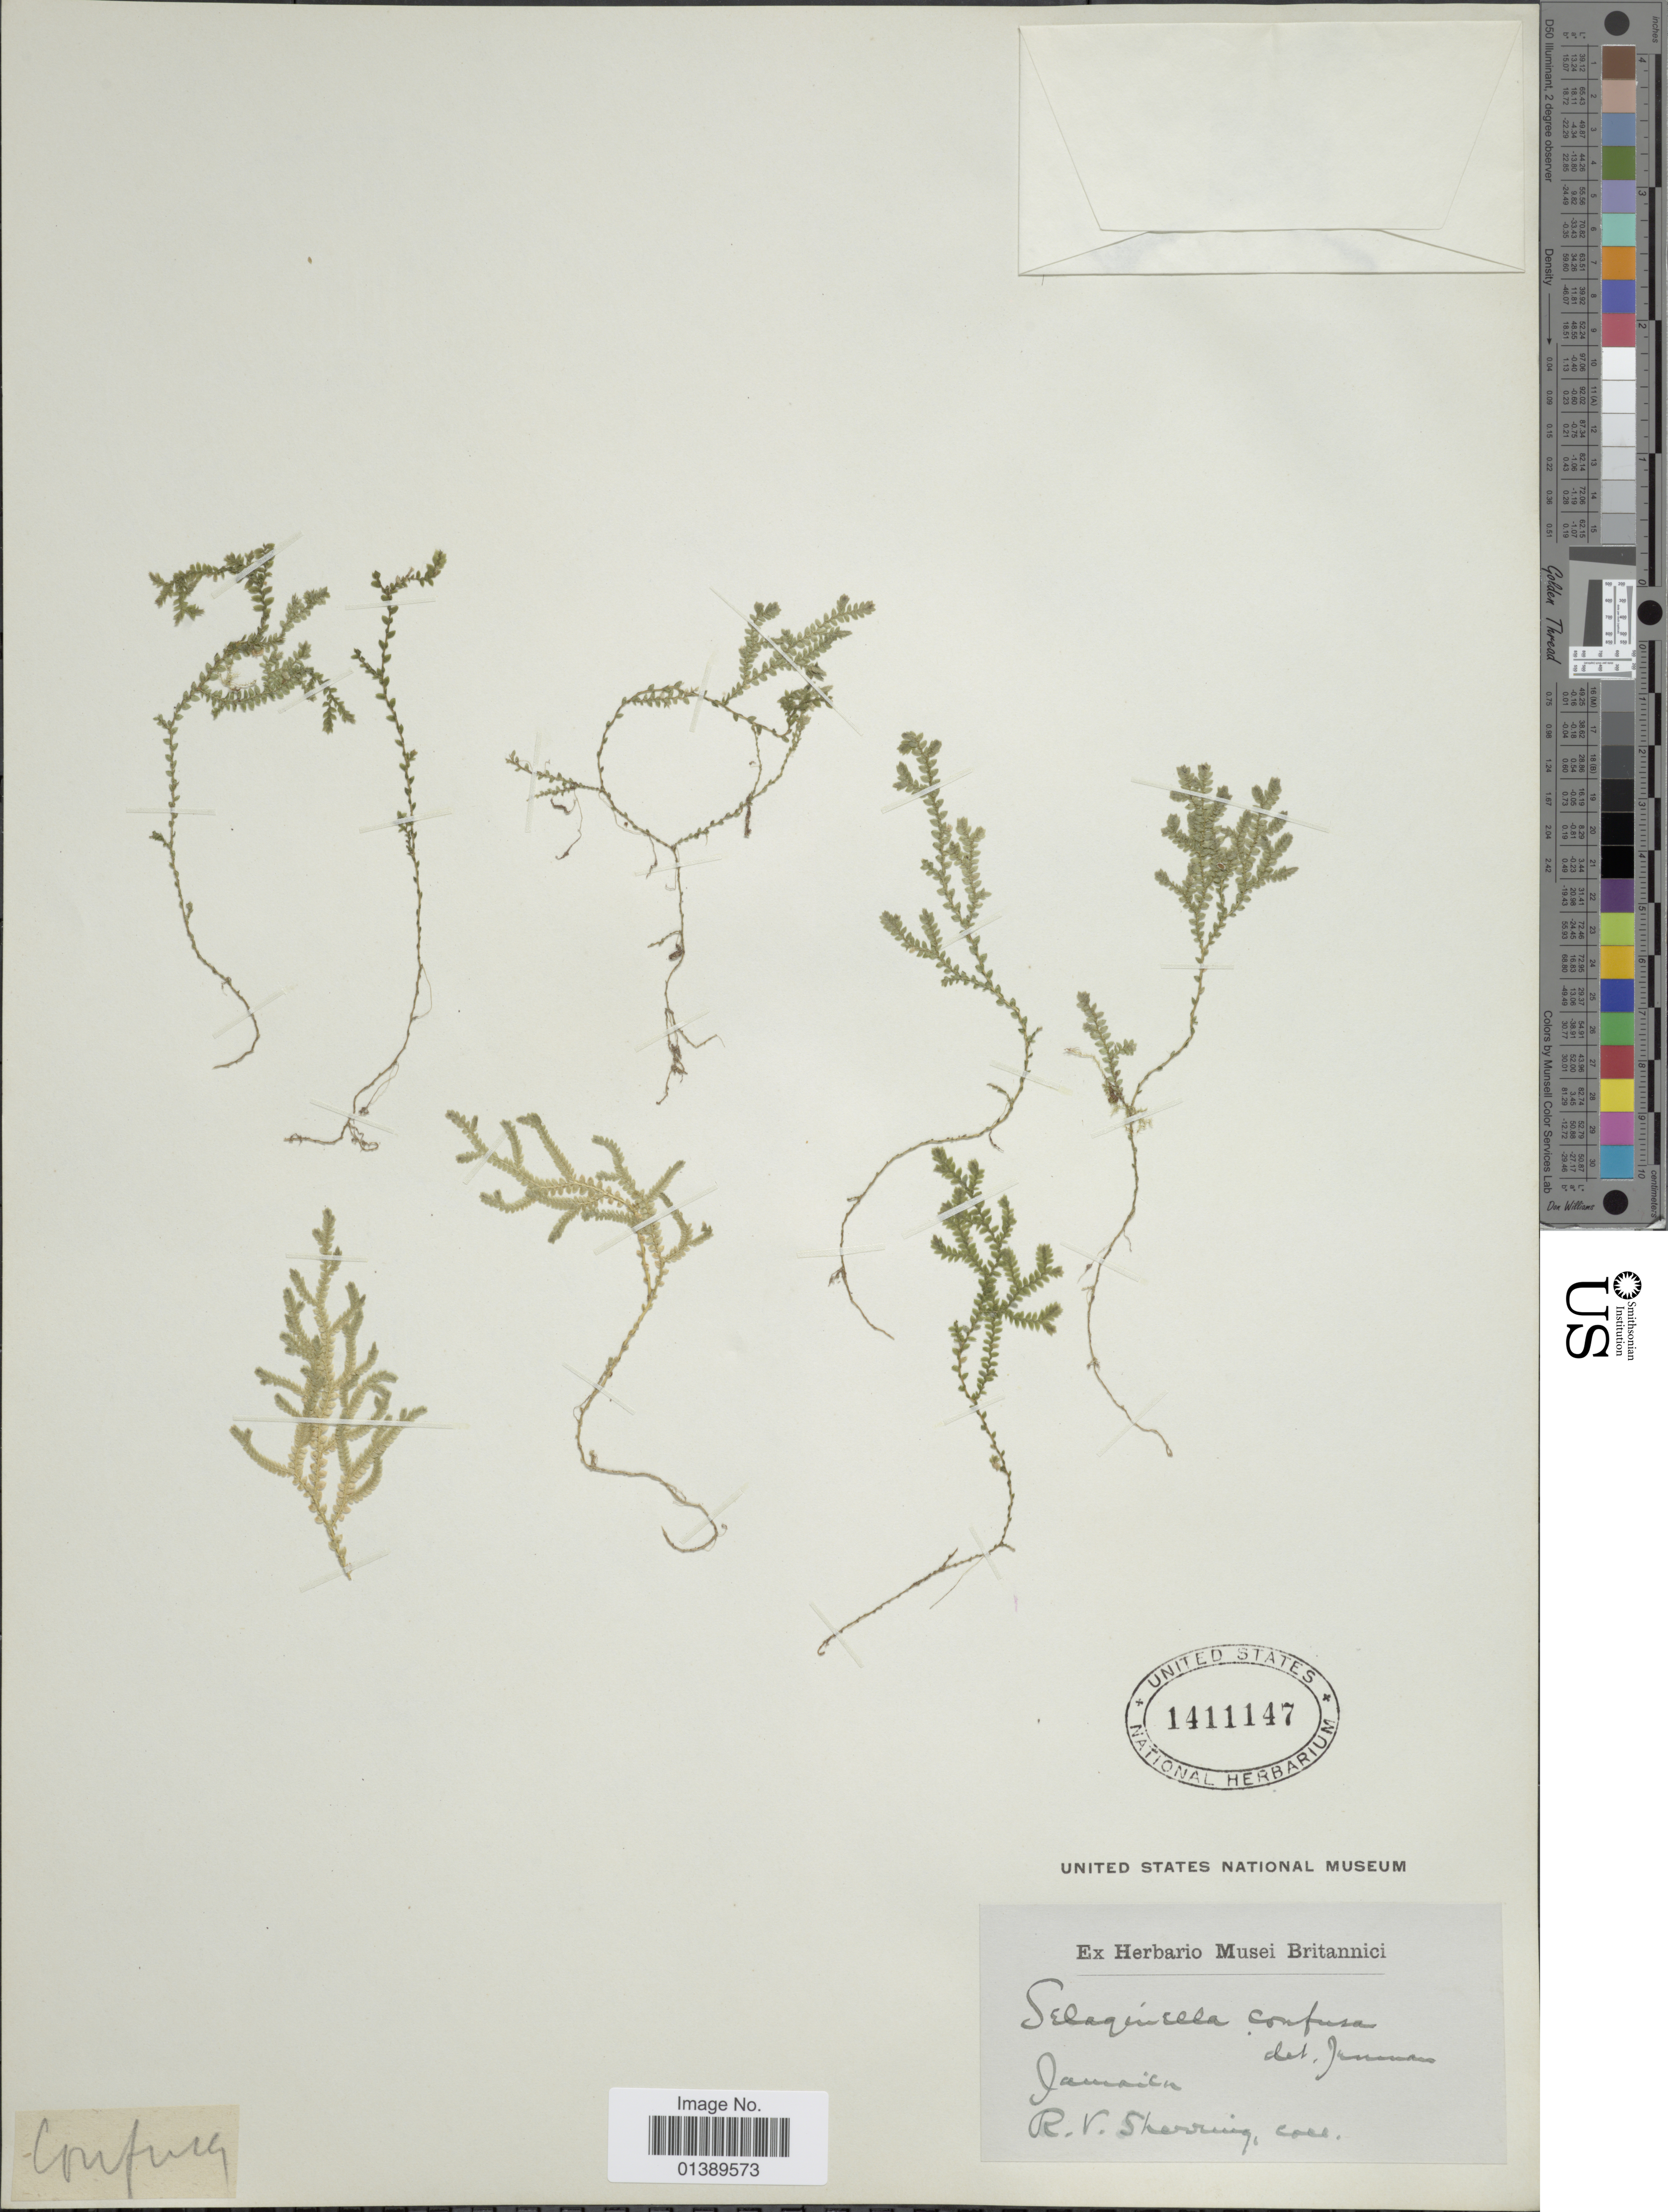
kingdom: Plantae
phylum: Tracheophyta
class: Lycopodiopsida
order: Selaginellales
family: Selaginellaceae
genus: Selaginella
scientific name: Selaginella confusa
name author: Spring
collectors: R. Sherring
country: Jamaica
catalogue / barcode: US 1411147